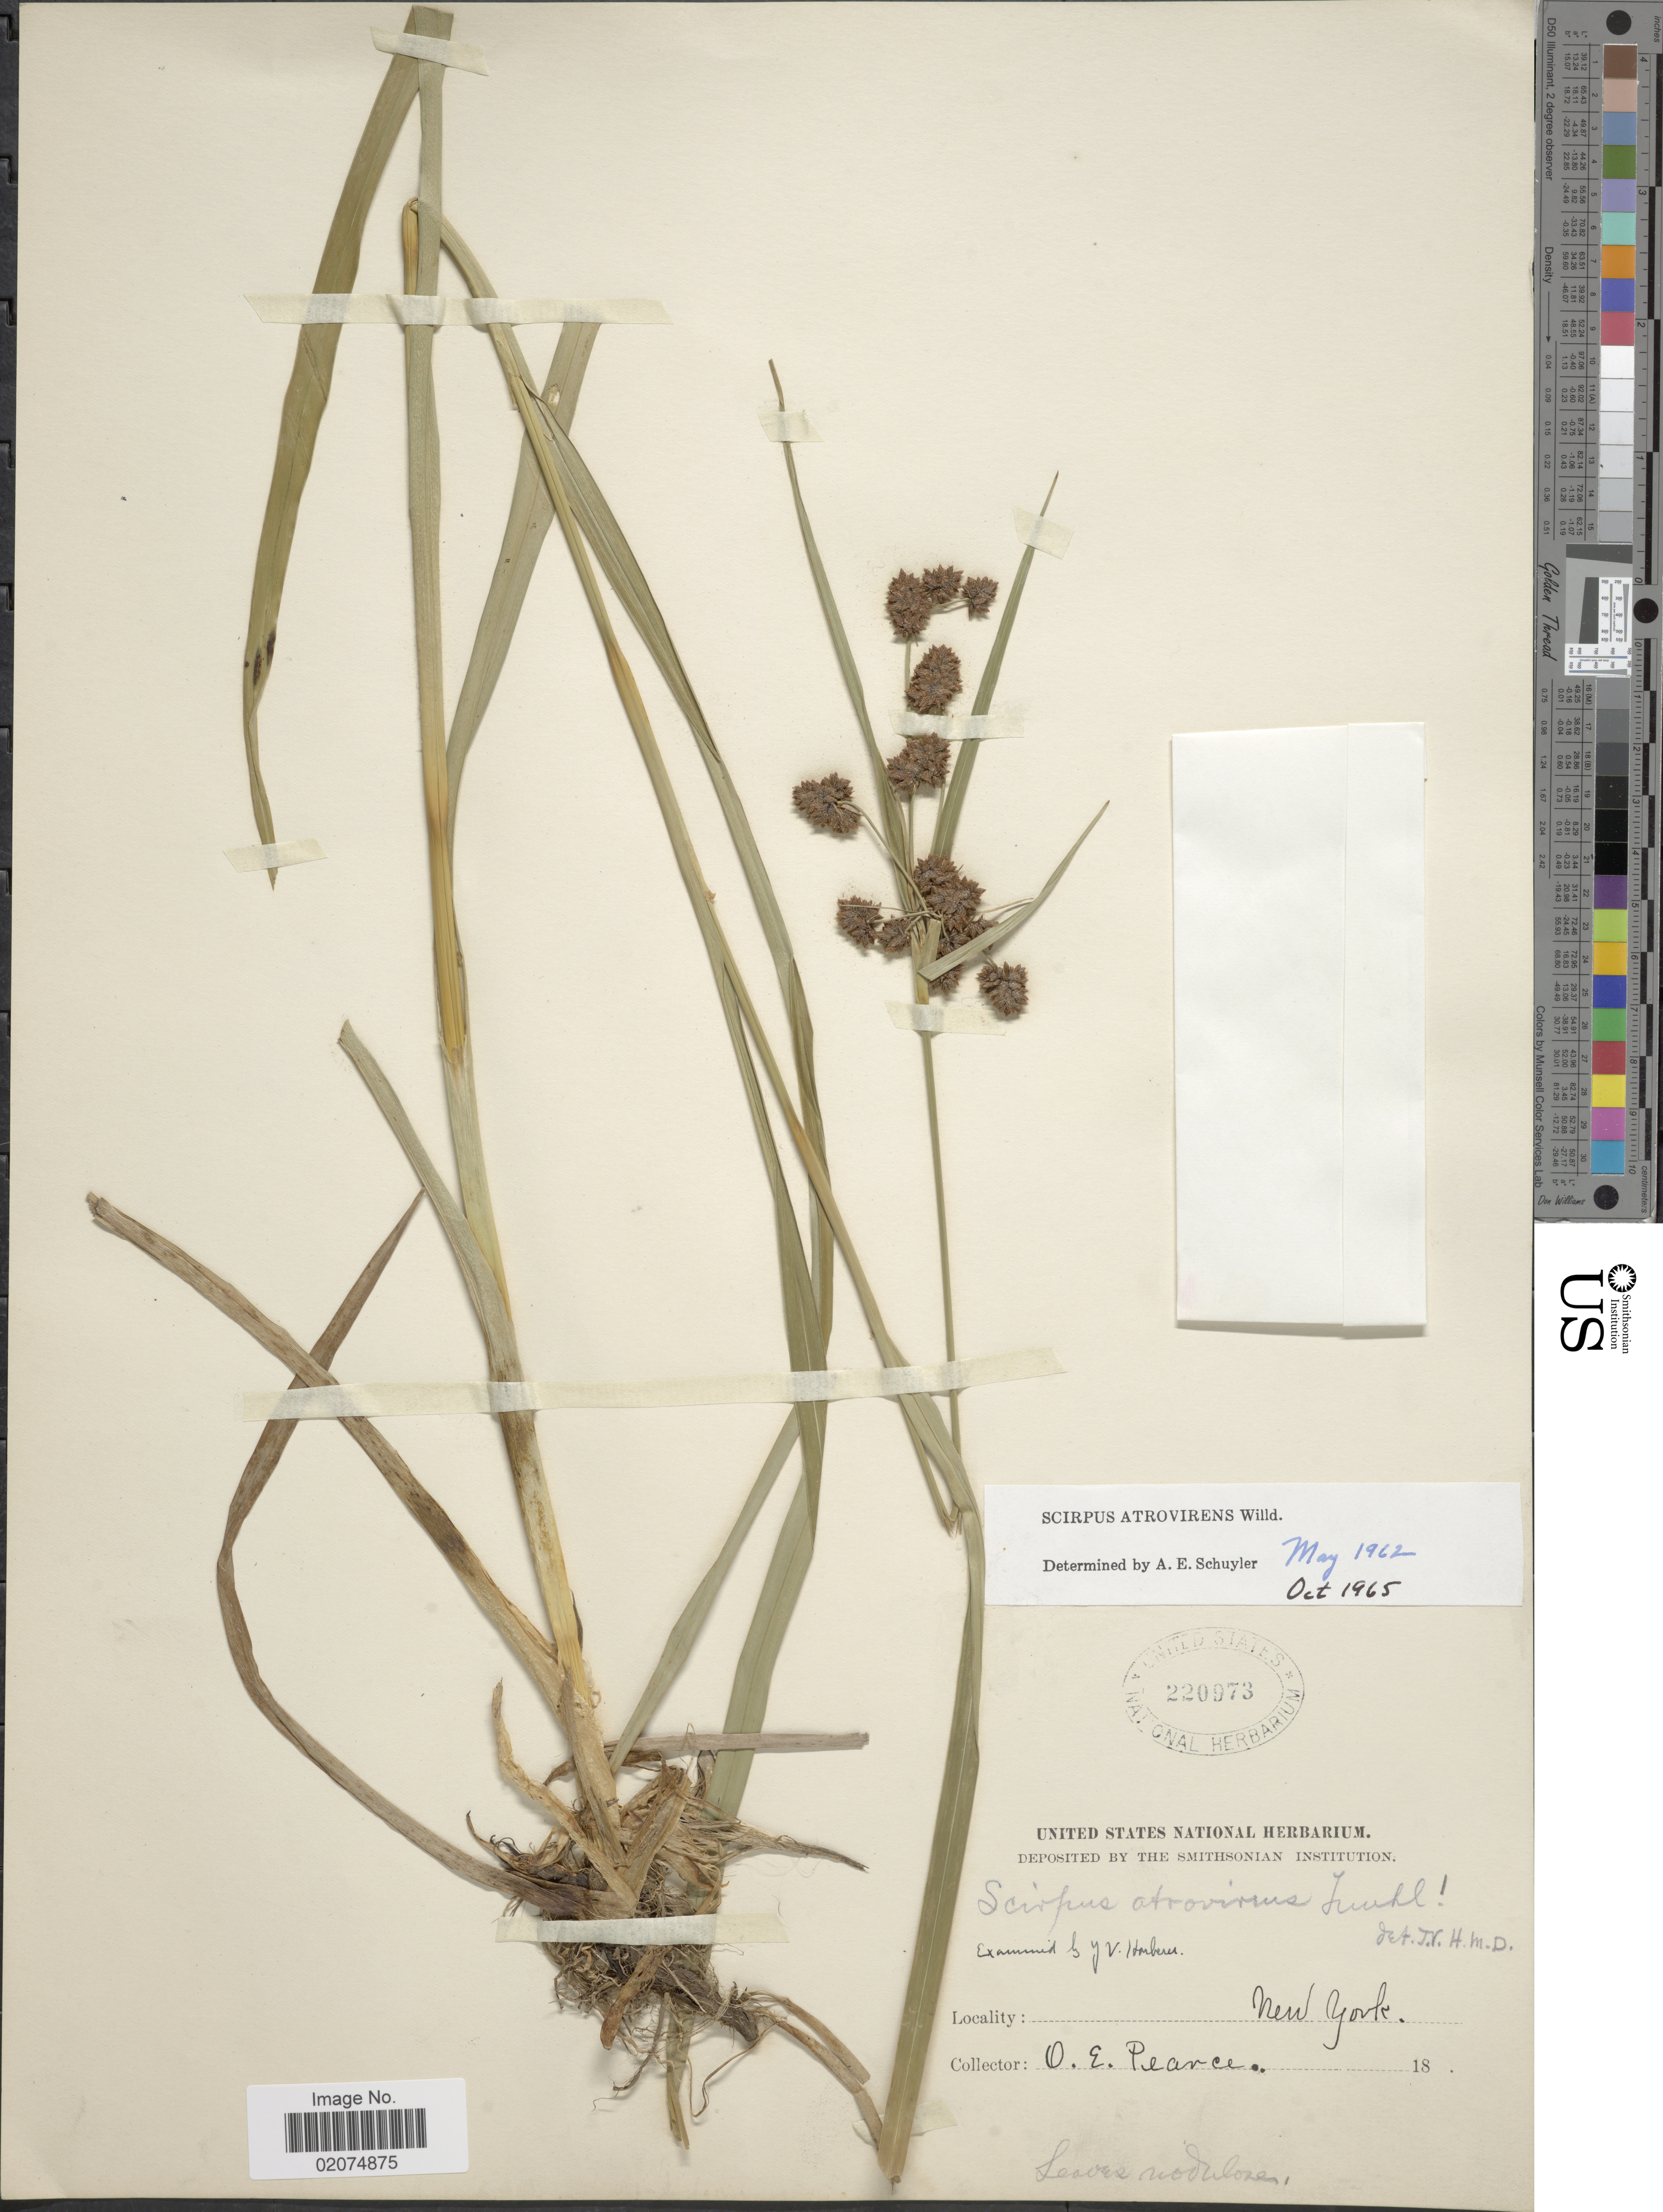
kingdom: Plantae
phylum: Tracheophyta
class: Liliopsida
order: Poales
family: Cyperaceae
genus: Scirpus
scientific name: Scirpus atrovirens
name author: Willd.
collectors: O. E. Pearce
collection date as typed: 18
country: United States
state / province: New York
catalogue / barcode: US 220973